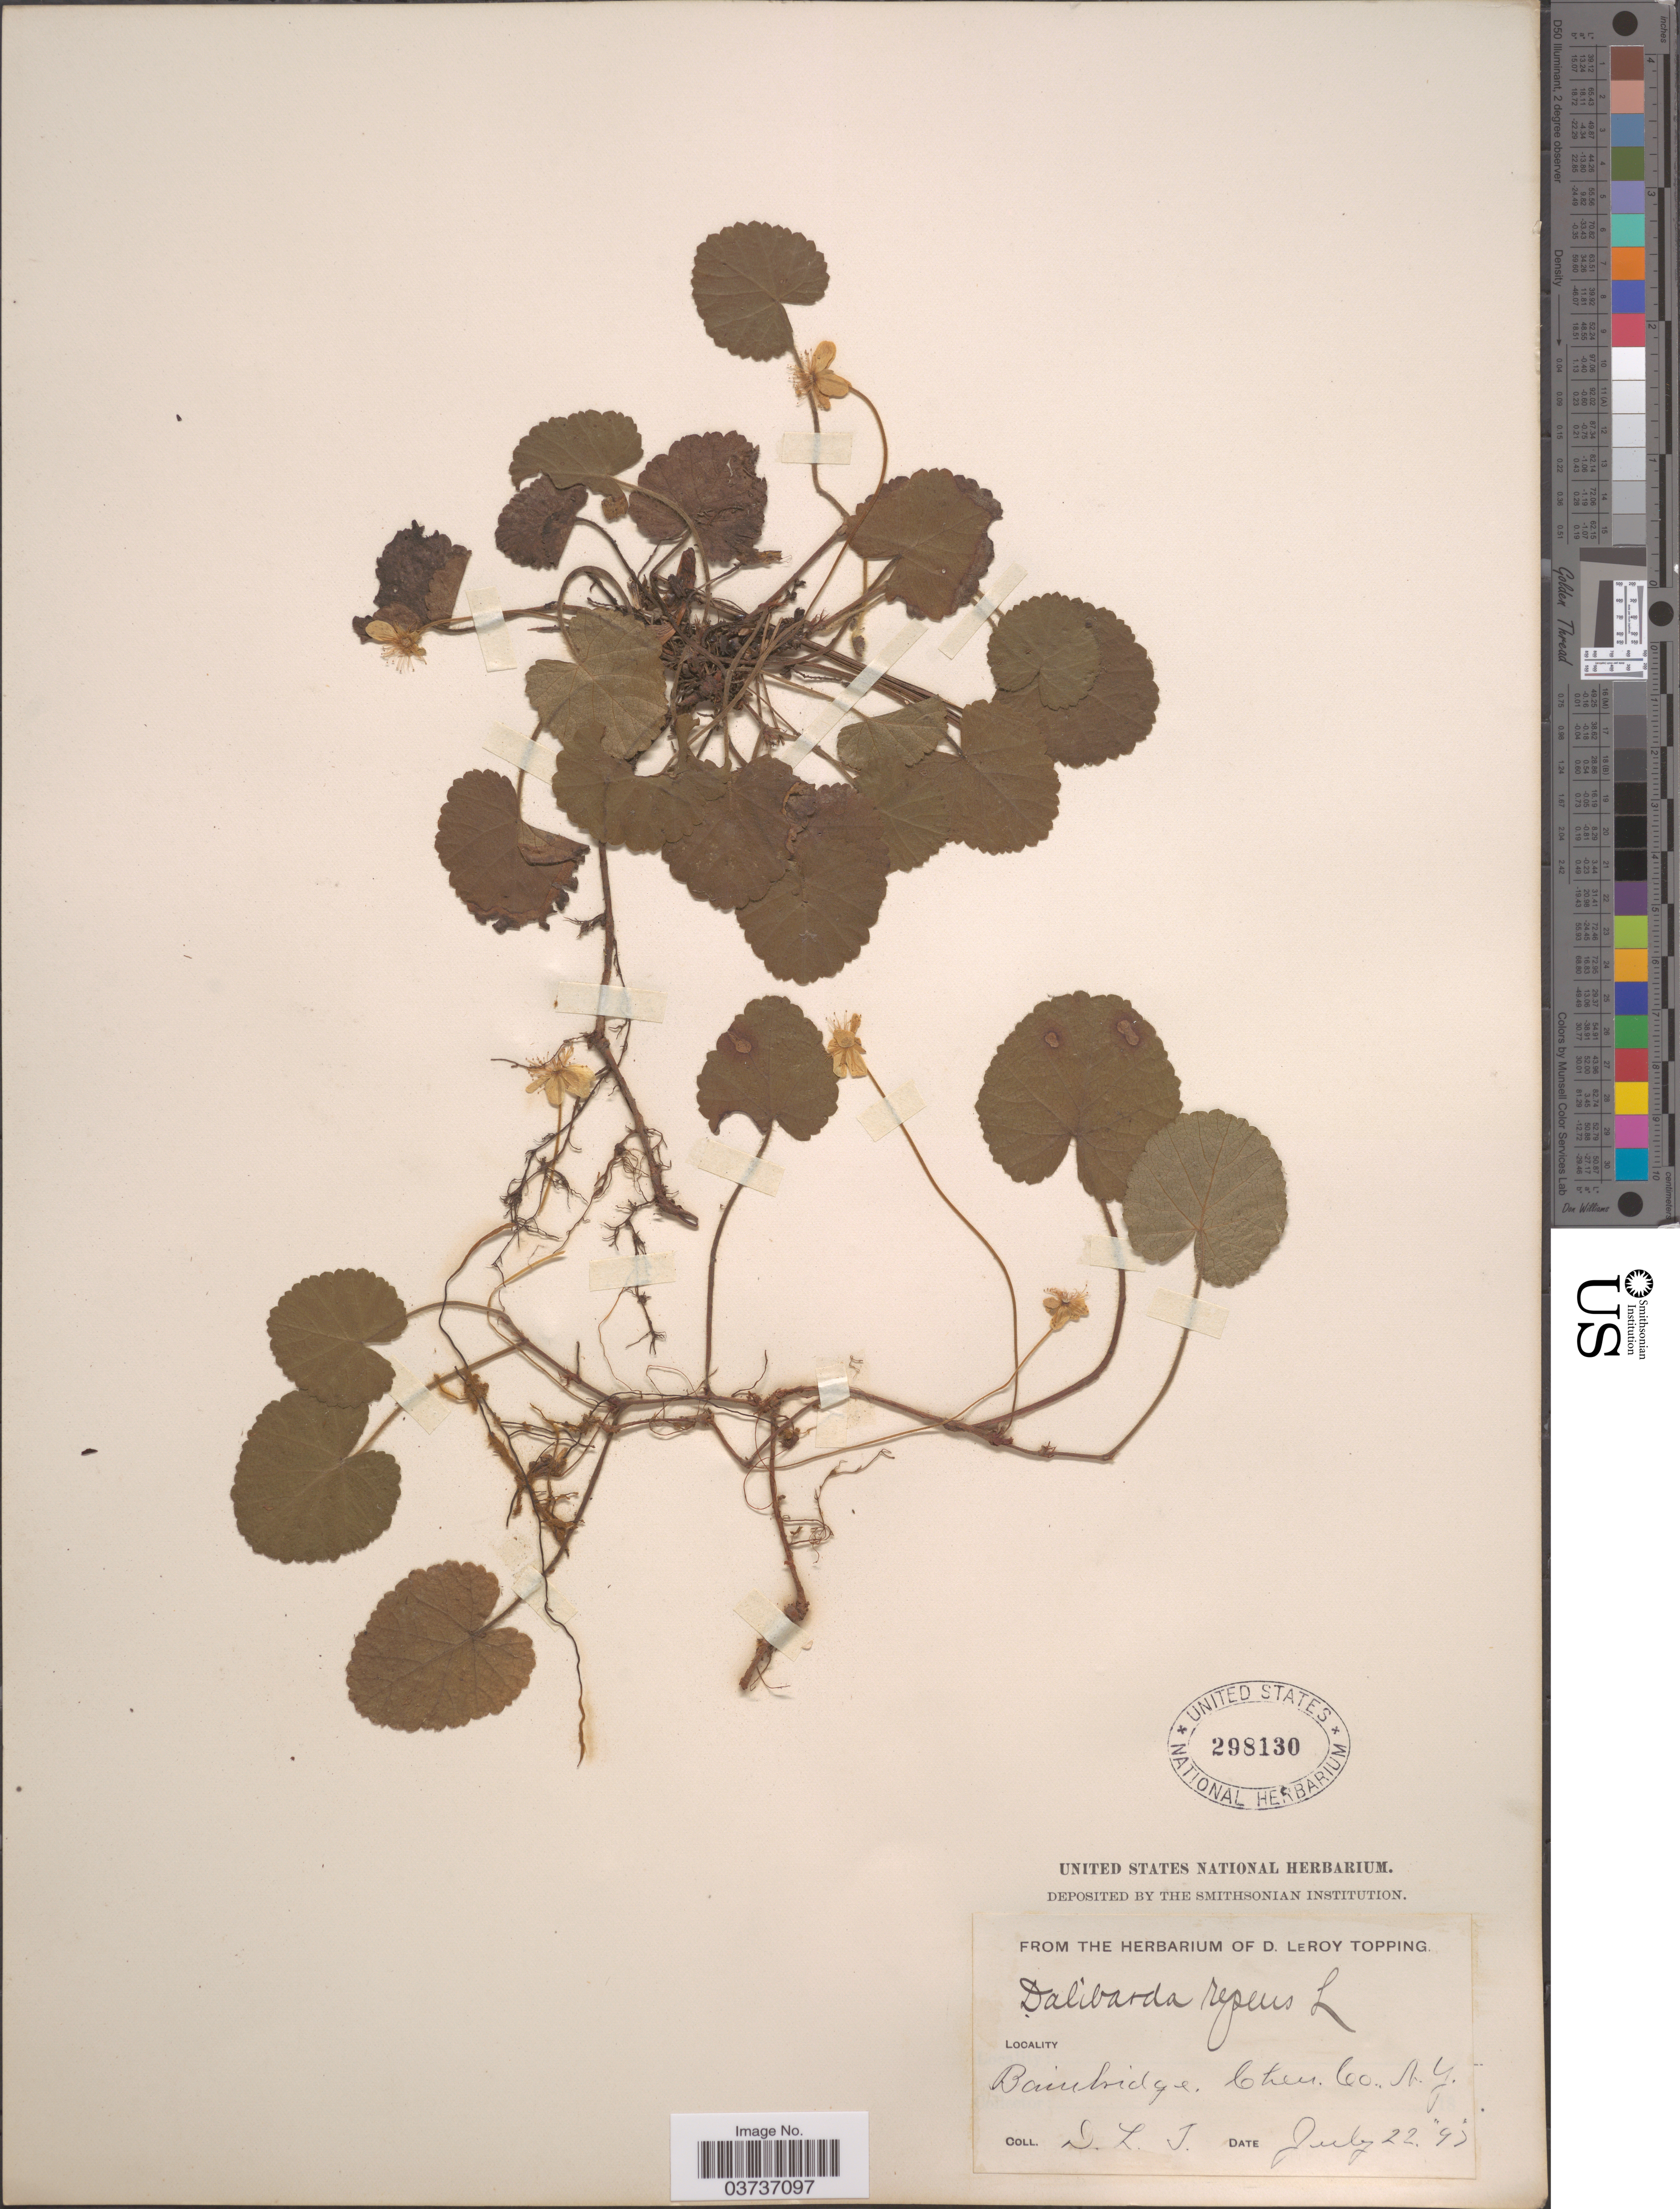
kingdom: Plantae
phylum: Tracheophyta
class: Magnoliopsida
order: Rosales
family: Rosaceae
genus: Dalibarda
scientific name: Dalibarda repens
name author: L.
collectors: D. L. Topping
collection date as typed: Transcribed d/m/y: 22/7/97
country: United States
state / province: New York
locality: Bainbridge, Chem Co.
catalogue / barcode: US 298130